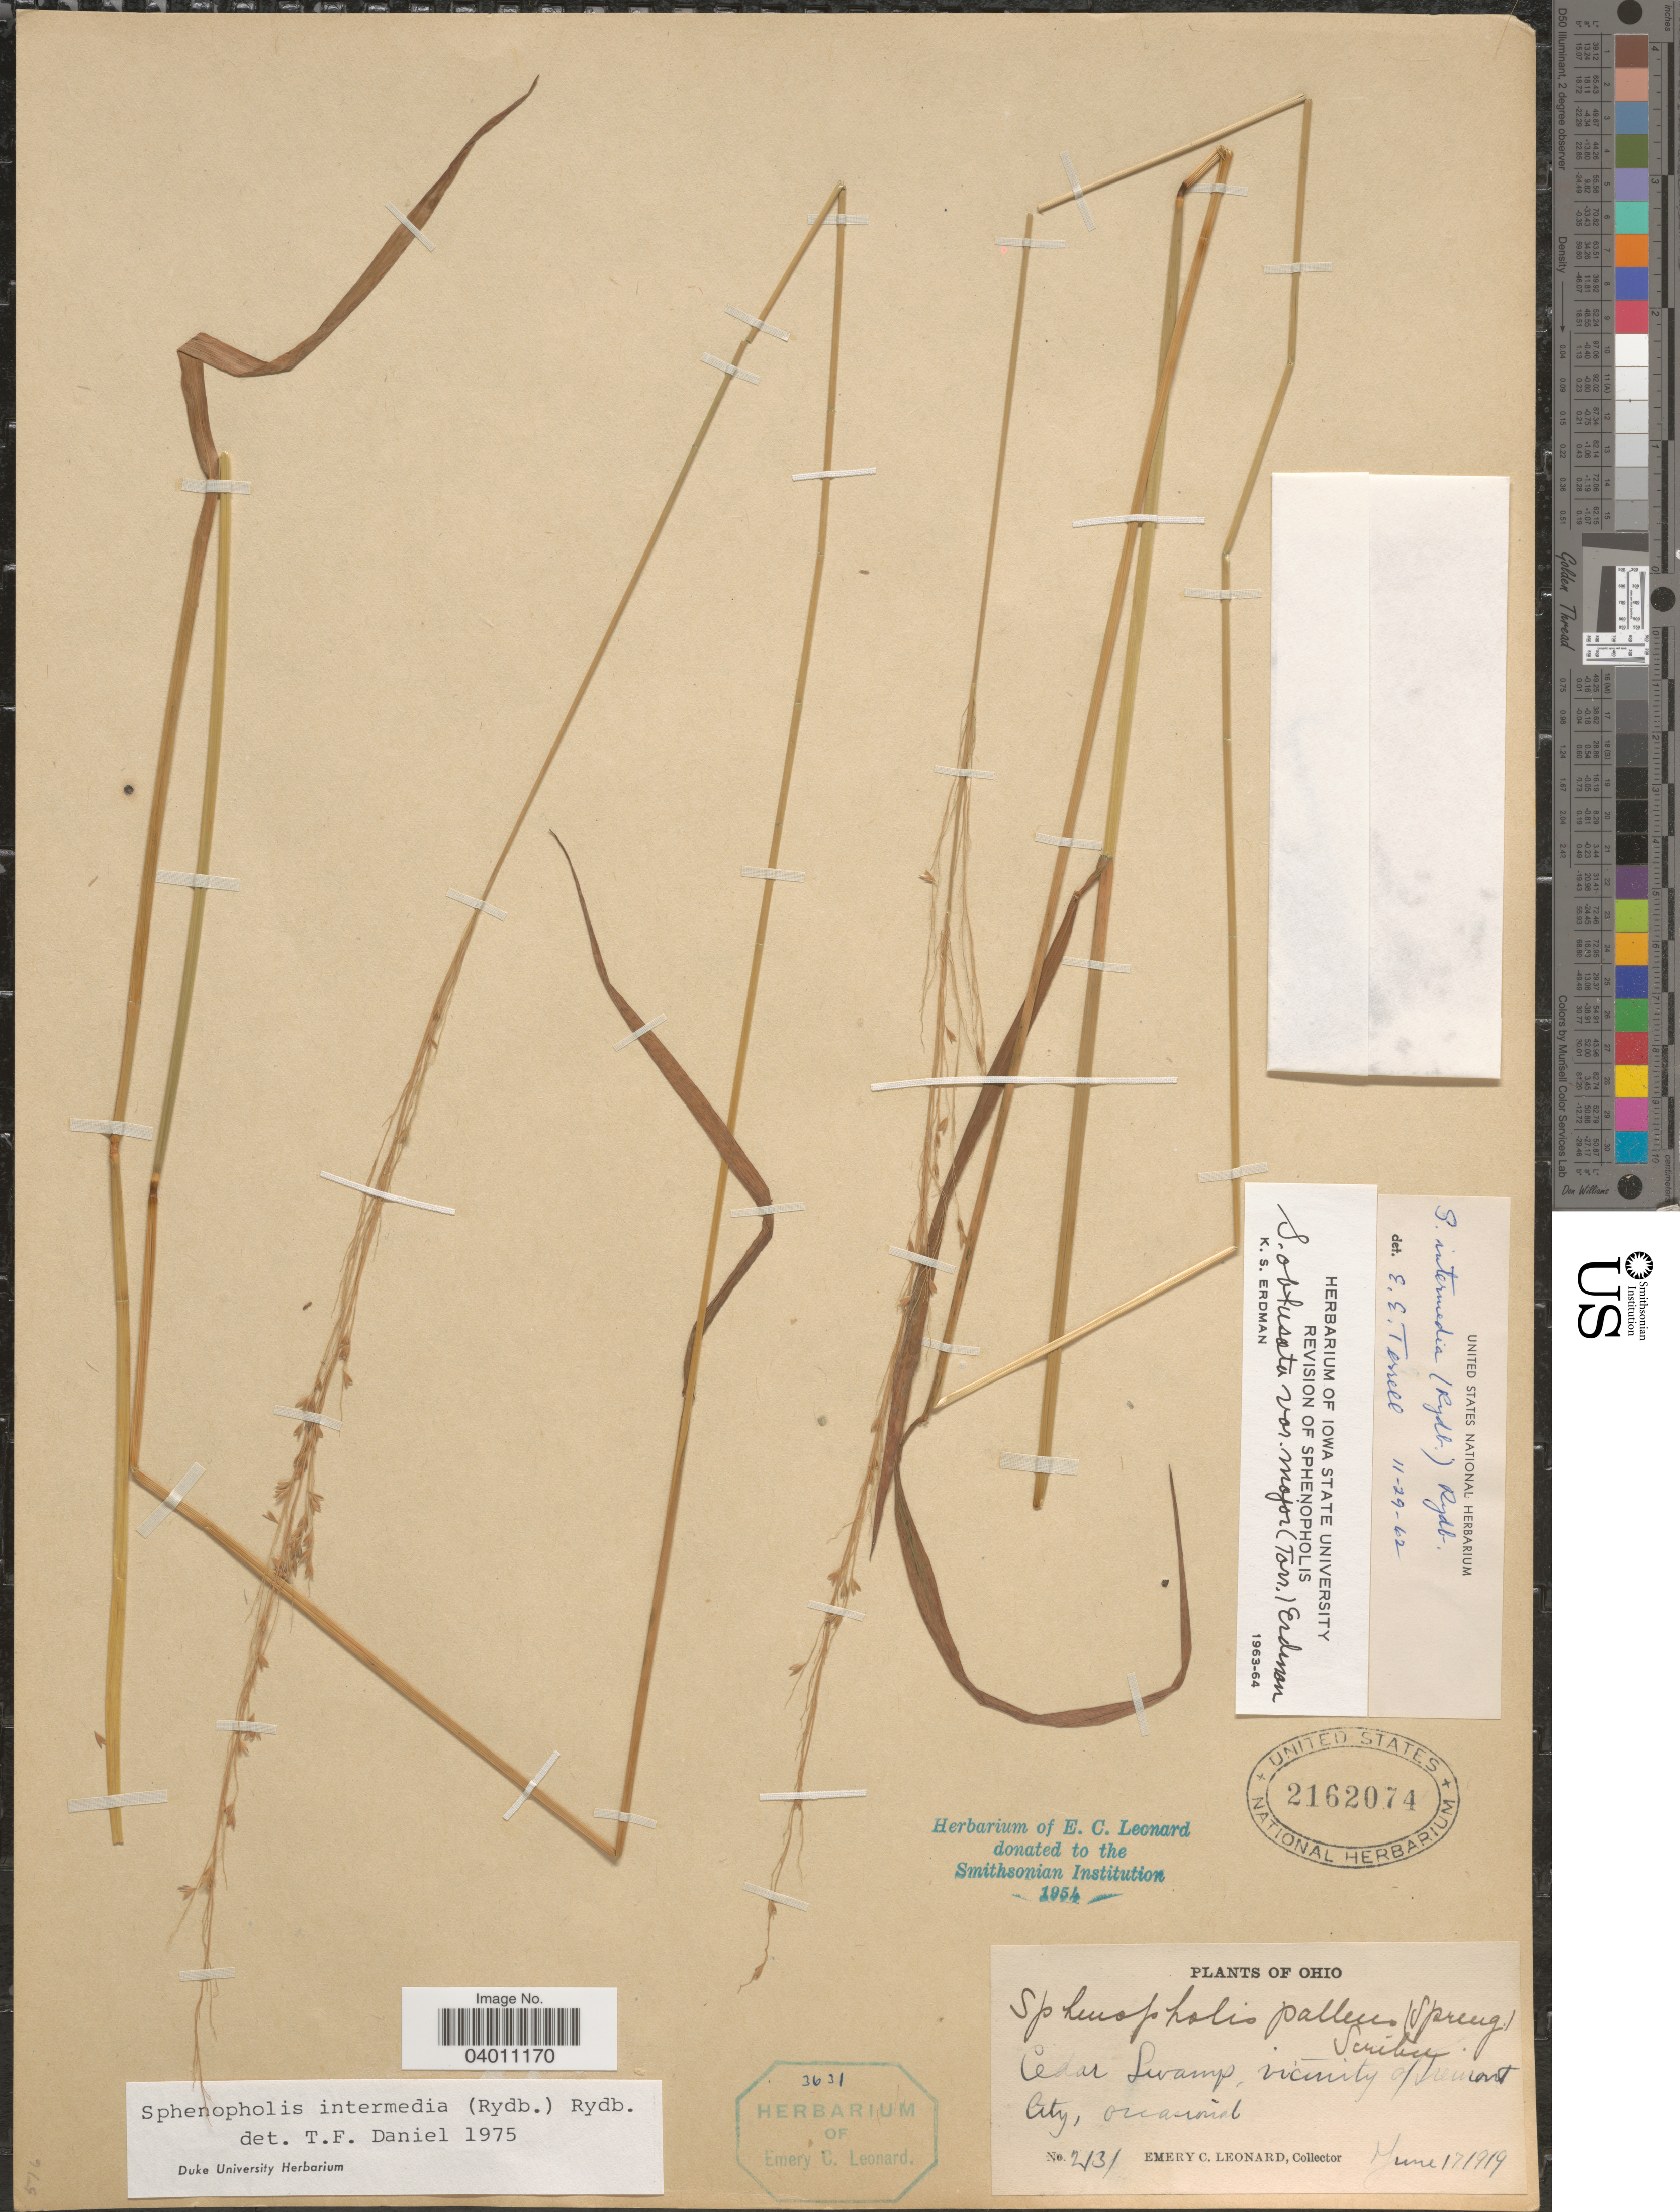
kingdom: Plantae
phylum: Tracheophyta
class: Liliopsida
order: Poales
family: Poaceae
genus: Sphenopholis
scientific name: Sphenopholis intermedia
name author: (Rydb.) Rydb.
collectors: E. C. Leonard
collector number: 2131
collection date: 1919-06-17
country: United States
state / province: Ohio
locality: Cedar Swamp, vicinity of Tremont City.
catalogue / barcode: US 2162074